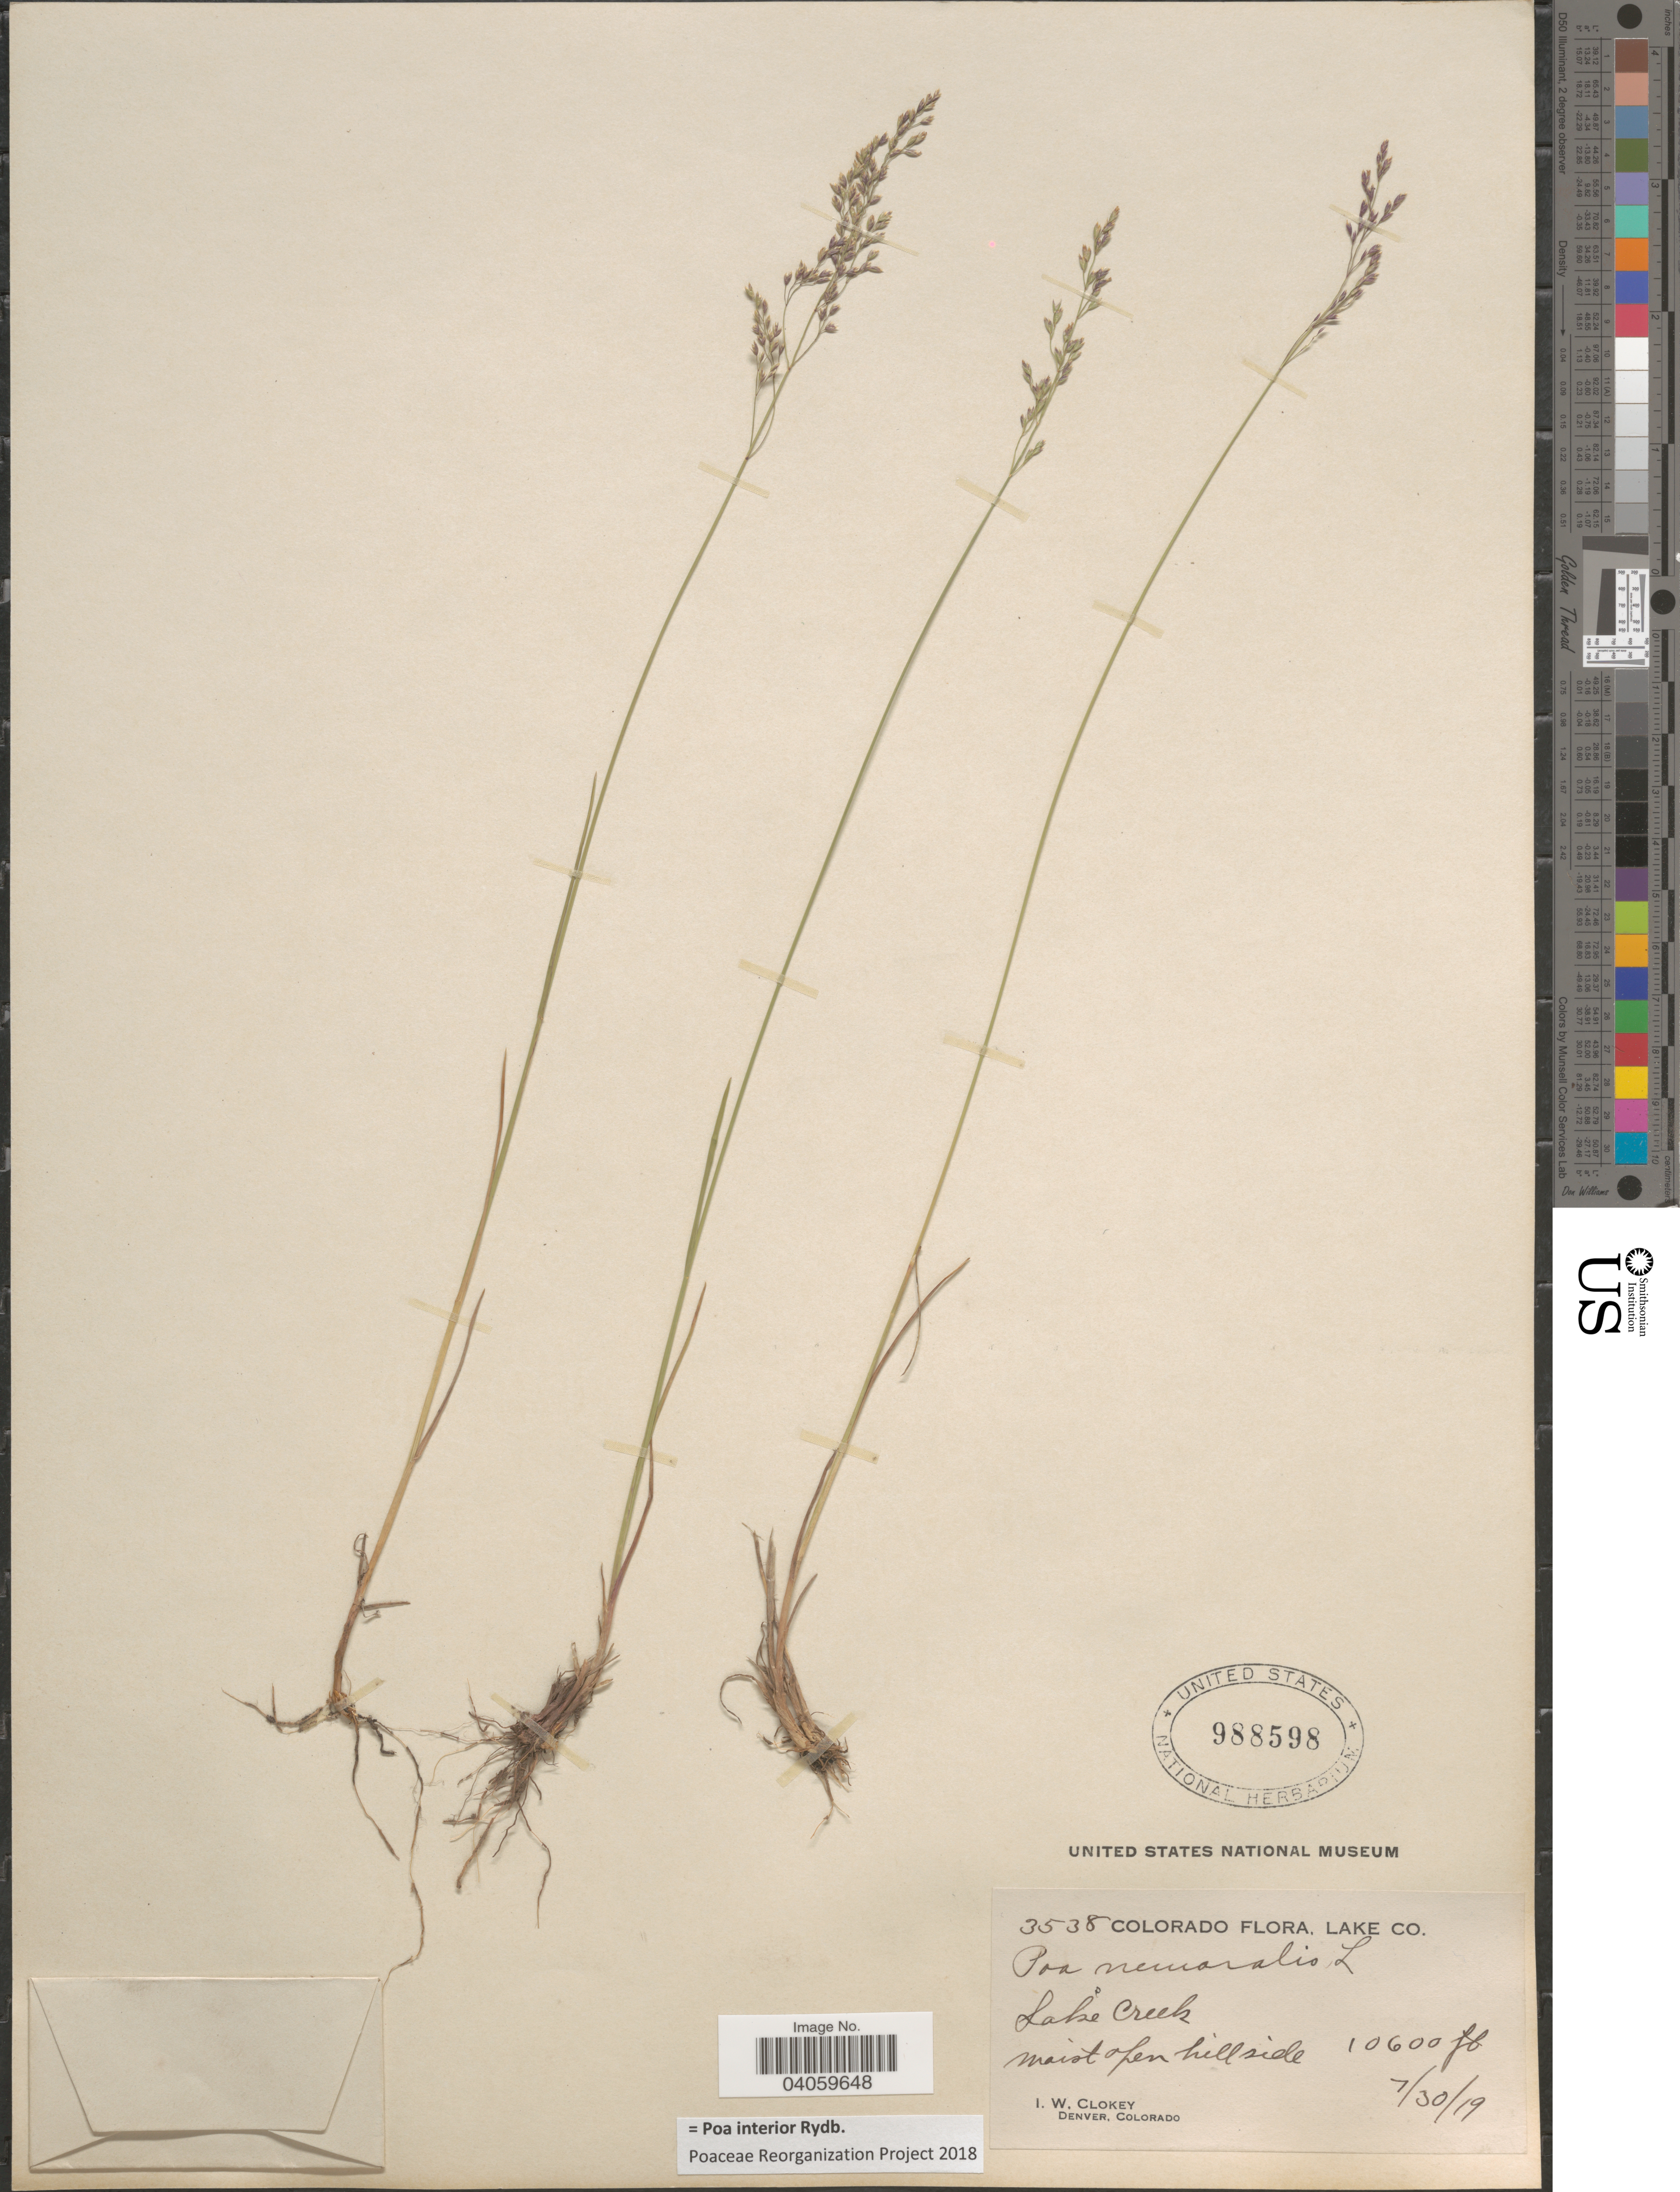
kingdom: Plantae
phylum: Tracheophyta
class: Liliopsida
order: Poales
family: Poaceae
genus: Poa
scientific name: Poa interior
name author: Rydb.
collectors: I. W. Clokey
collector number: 3538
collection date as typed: Transcribed d/m/y: 30/7/19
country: United States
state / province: Colorado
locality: Lake Co. Lake Creek. Moist open hillside.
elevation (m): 3231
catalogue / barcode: US 988598